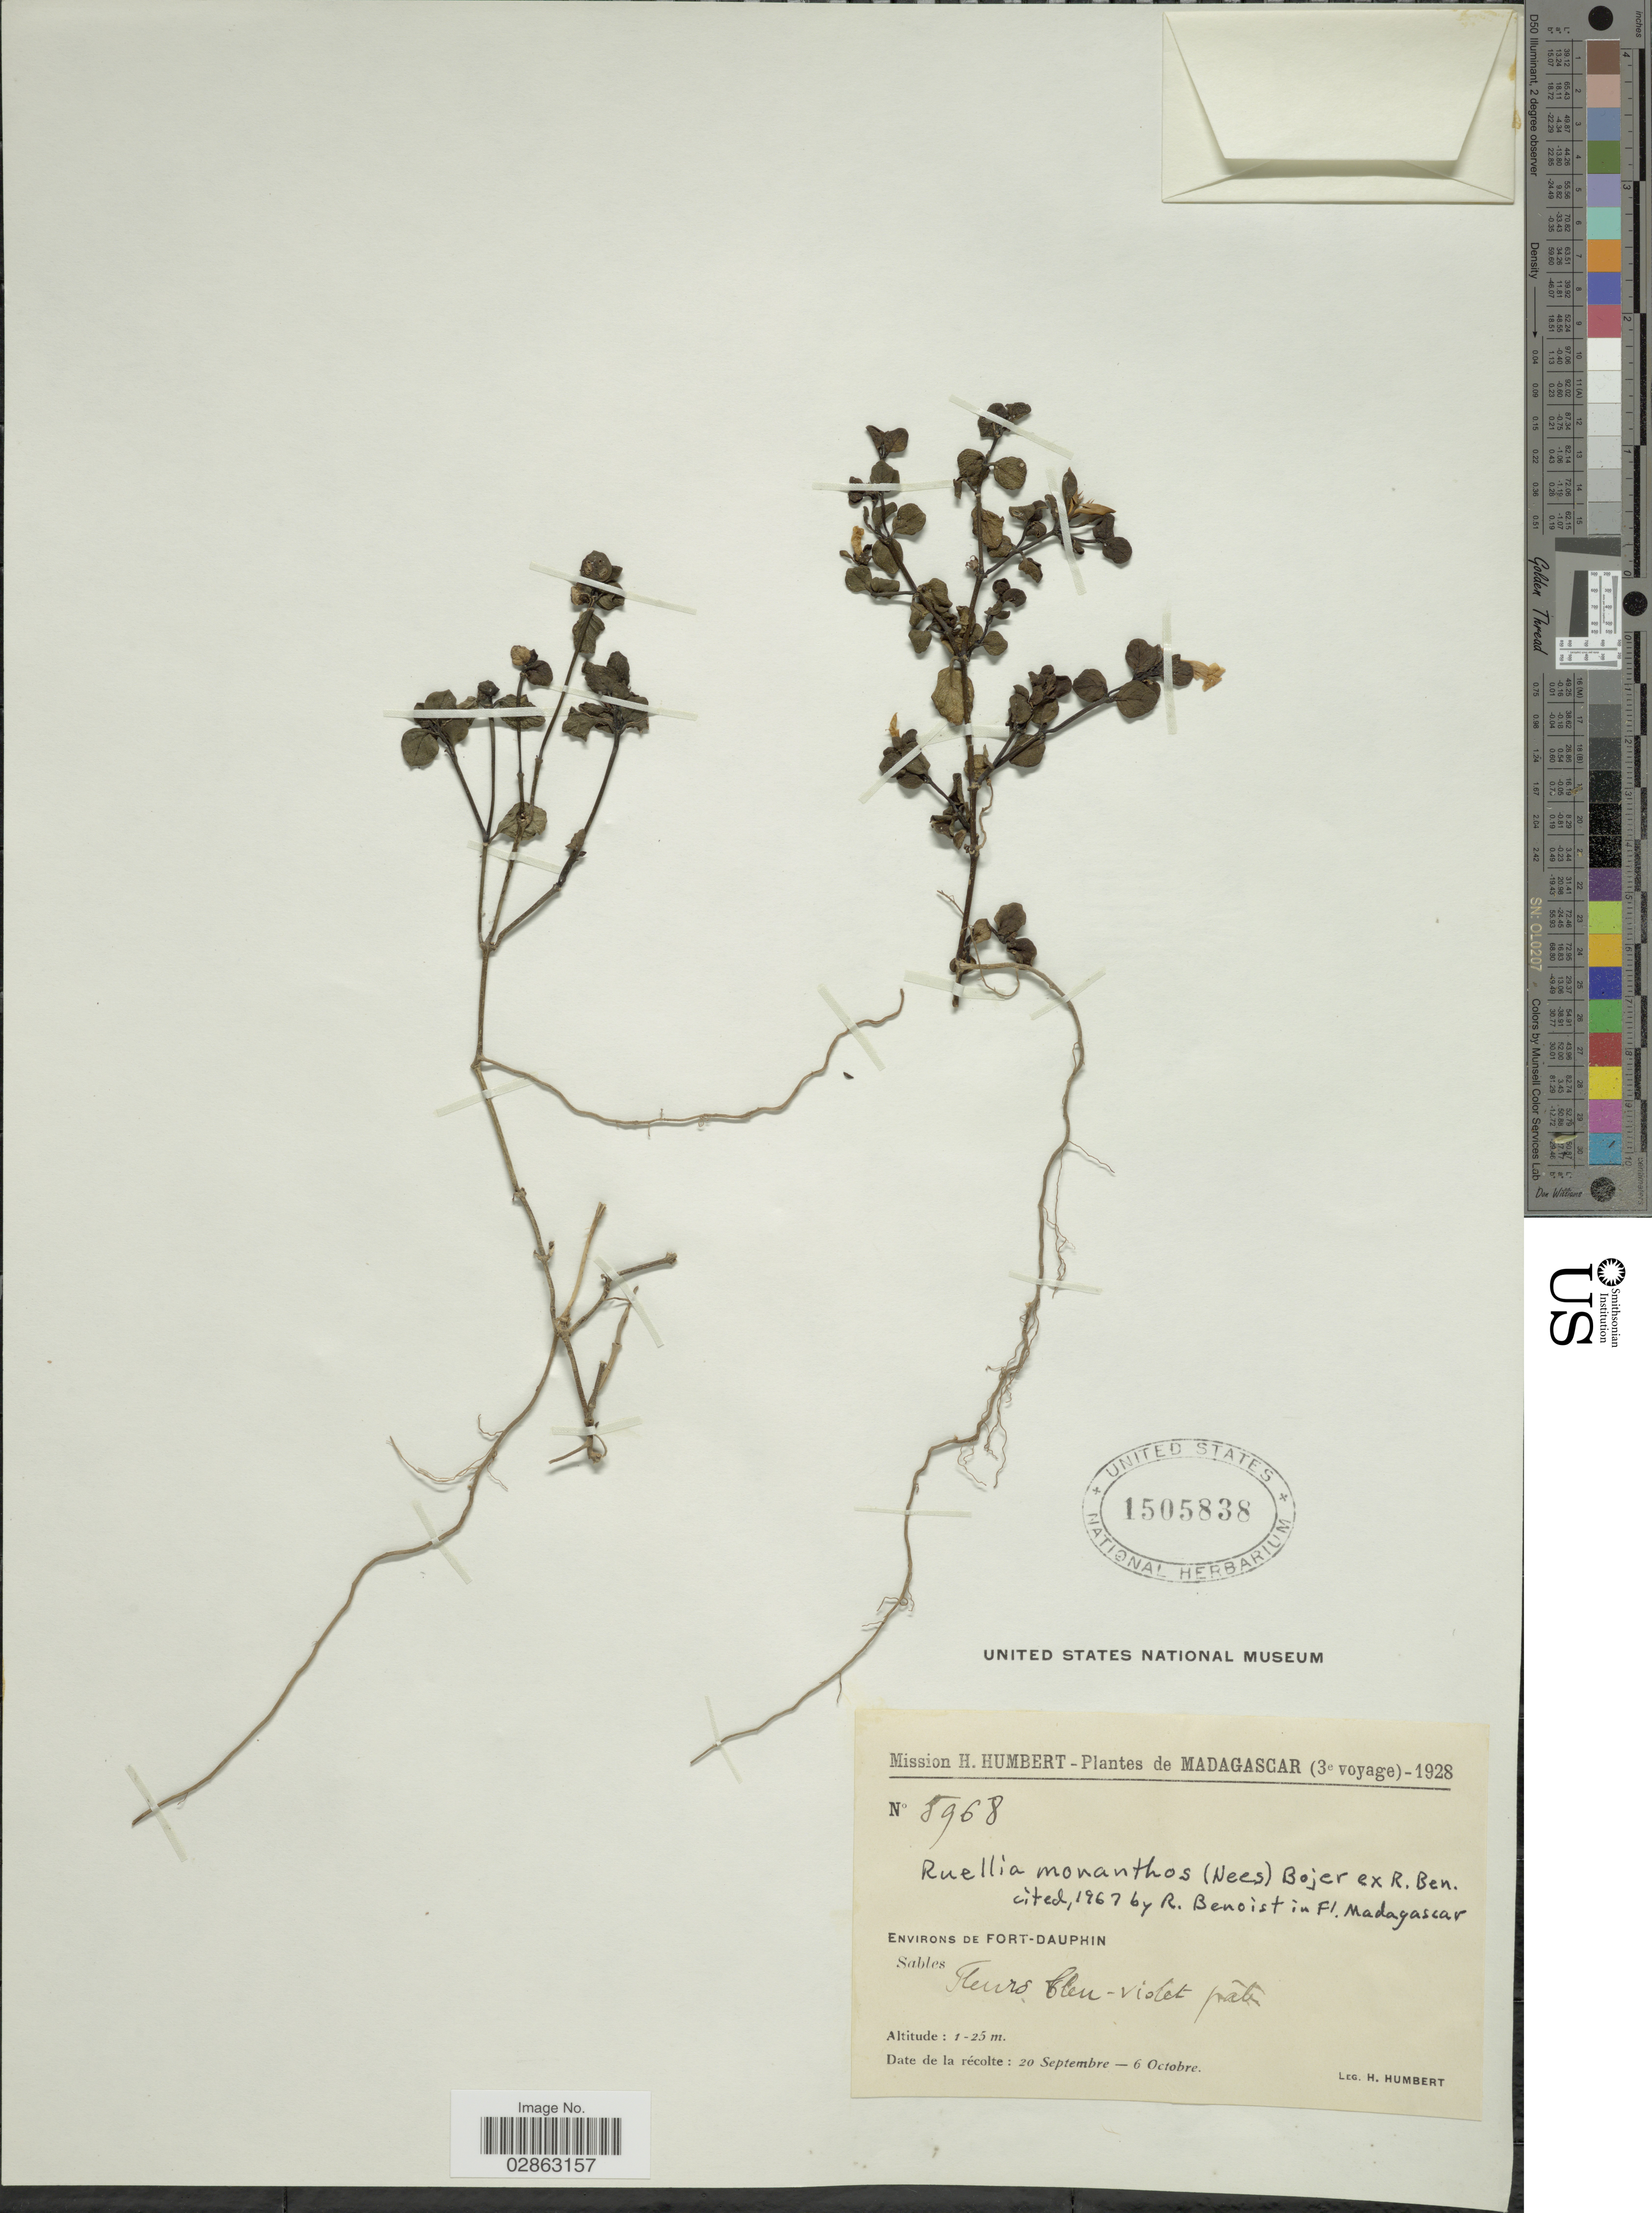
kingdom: Plantae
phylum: Tracheophyta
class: Magnoliopsida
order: Lamiales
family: Acanthaceae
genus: Ruellia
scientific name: Ruellia monanthos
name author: (Nees) Bojer ex T. Anderson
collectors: H. Humbert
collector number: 5968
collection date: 1928-09-20/1928-10-06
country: Madagascar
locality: Environs de Fort-Dauphin.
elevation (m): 1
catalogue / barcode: US 1505838